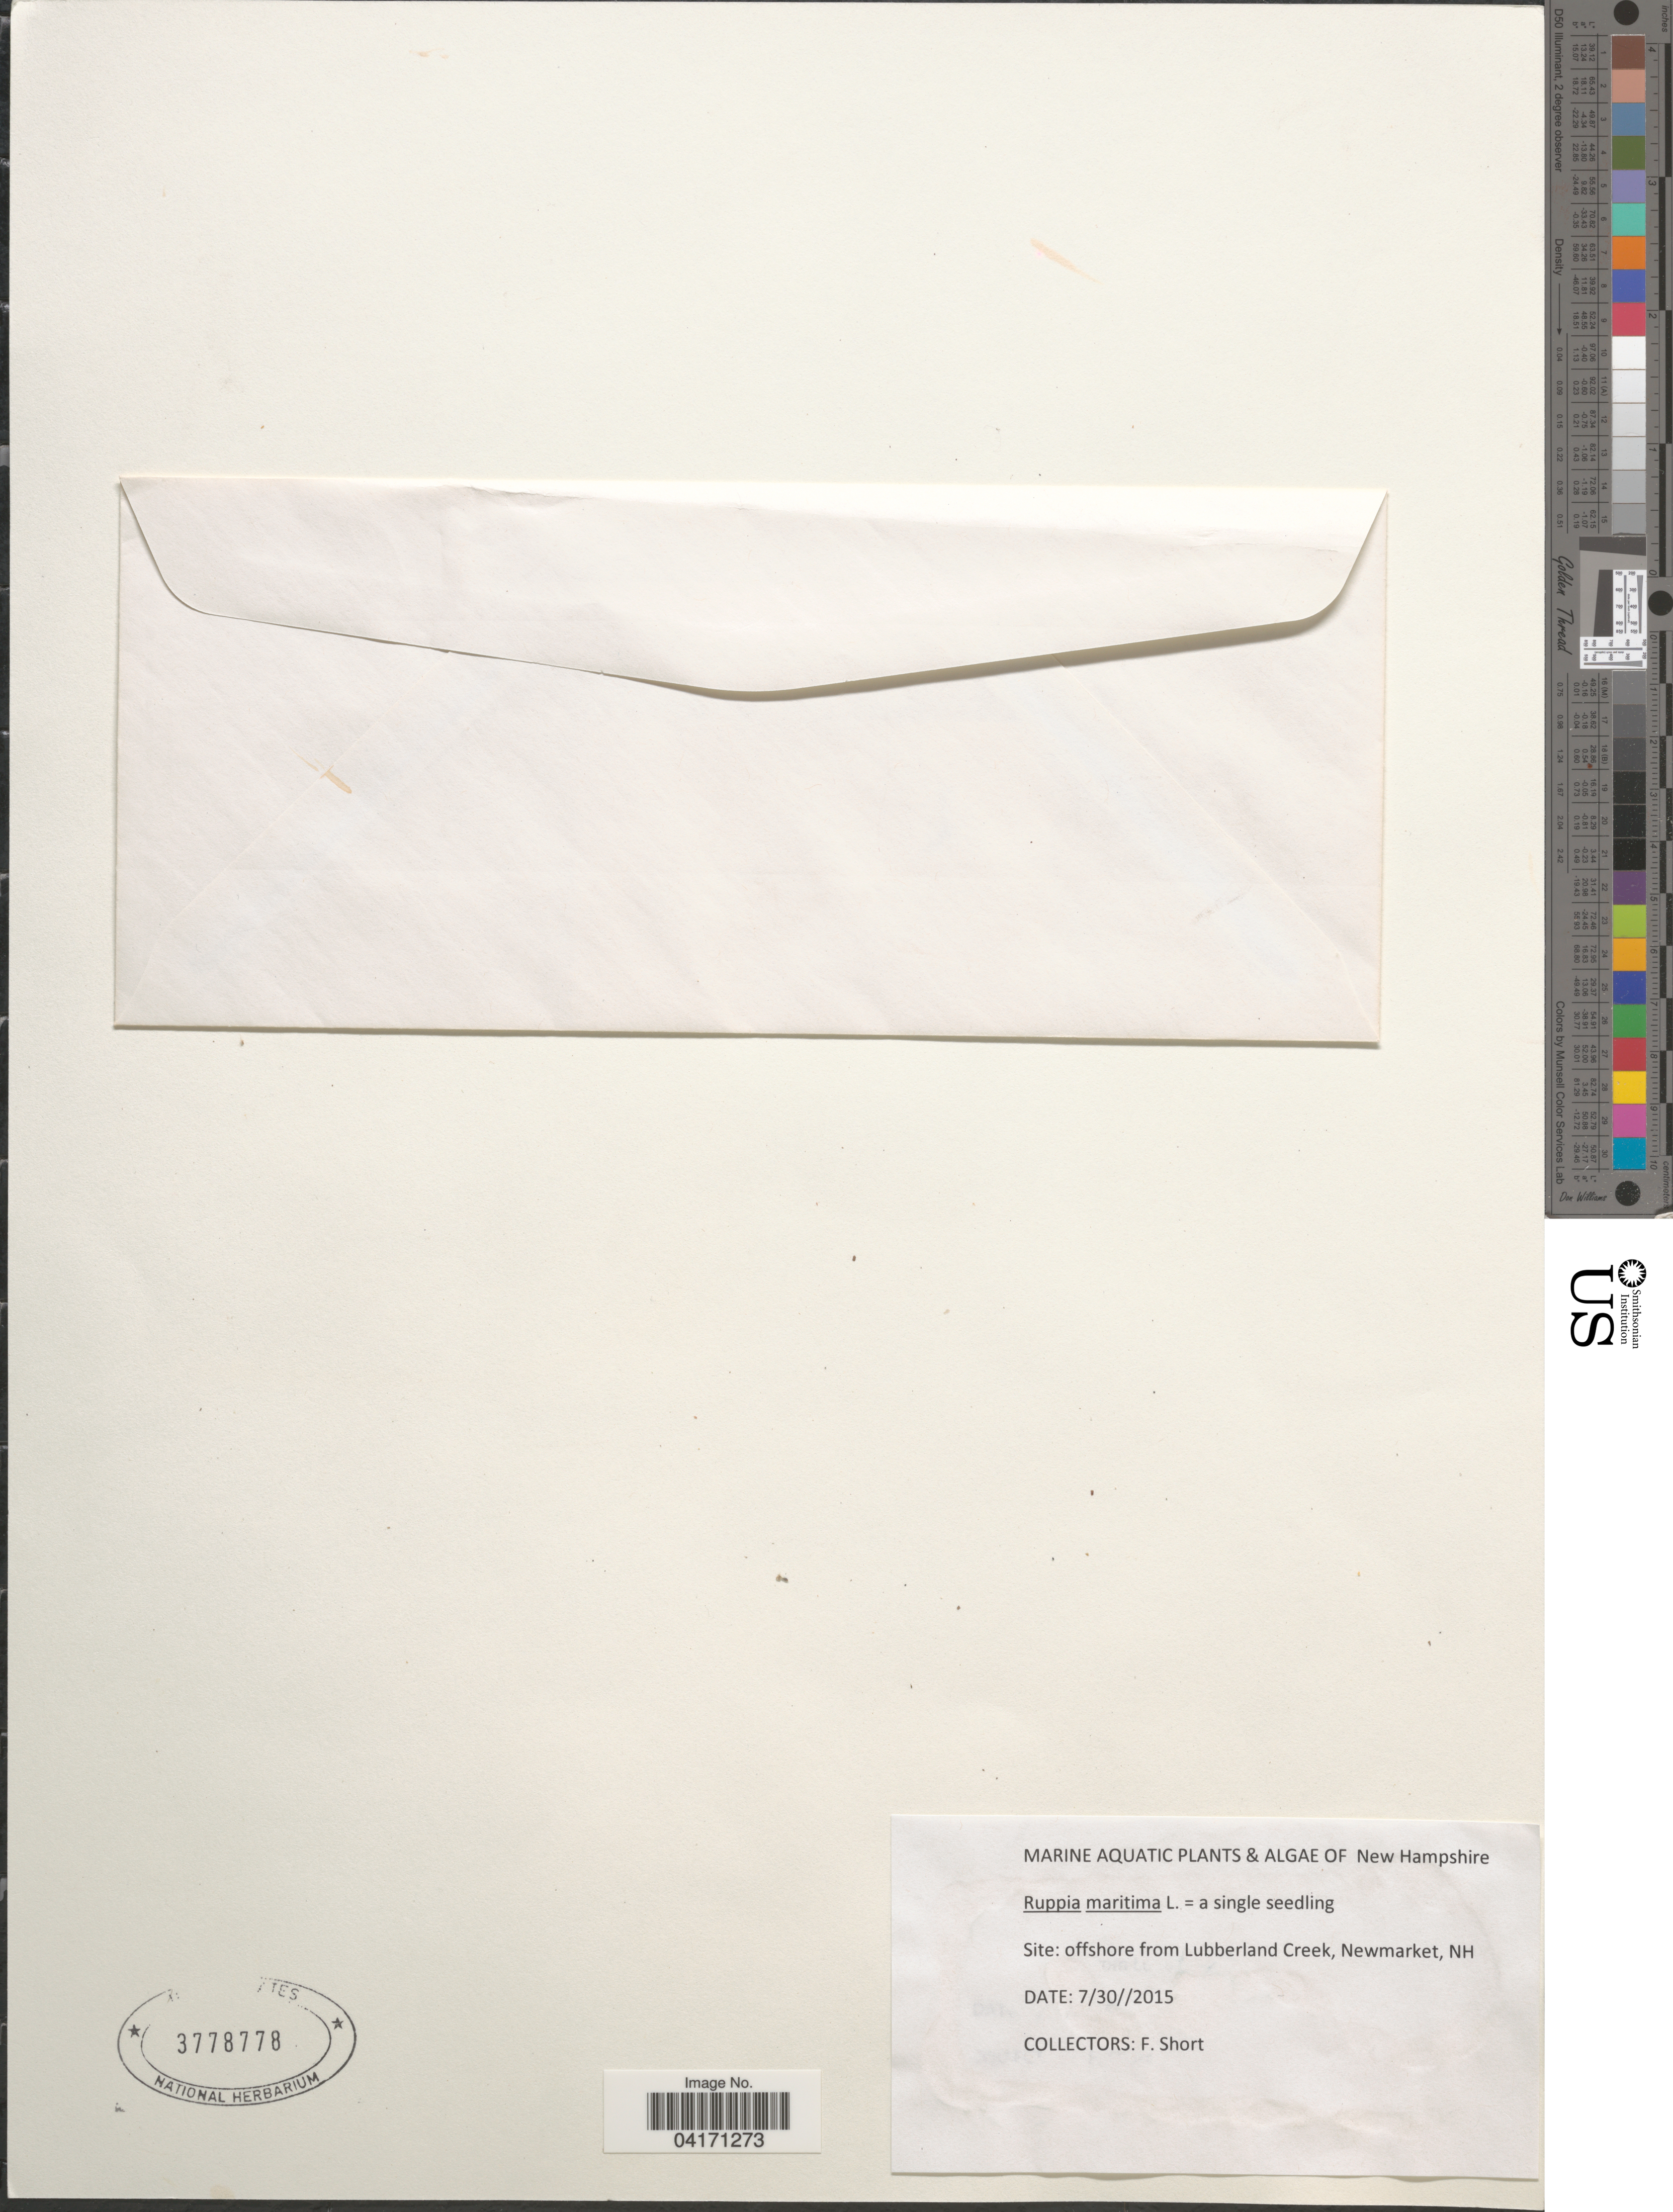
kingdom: Plantae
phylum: Tracheophyta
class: Liliopsida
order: Alismatales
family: Ruppiaceae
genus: Ruppia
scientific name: Ruppia maritima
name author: L.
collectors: F. Short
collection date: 2015-07-30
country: United States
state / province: New Hampshire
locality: Offshore from Lubberland Creek, Newmarket.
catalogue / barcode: US 3778778